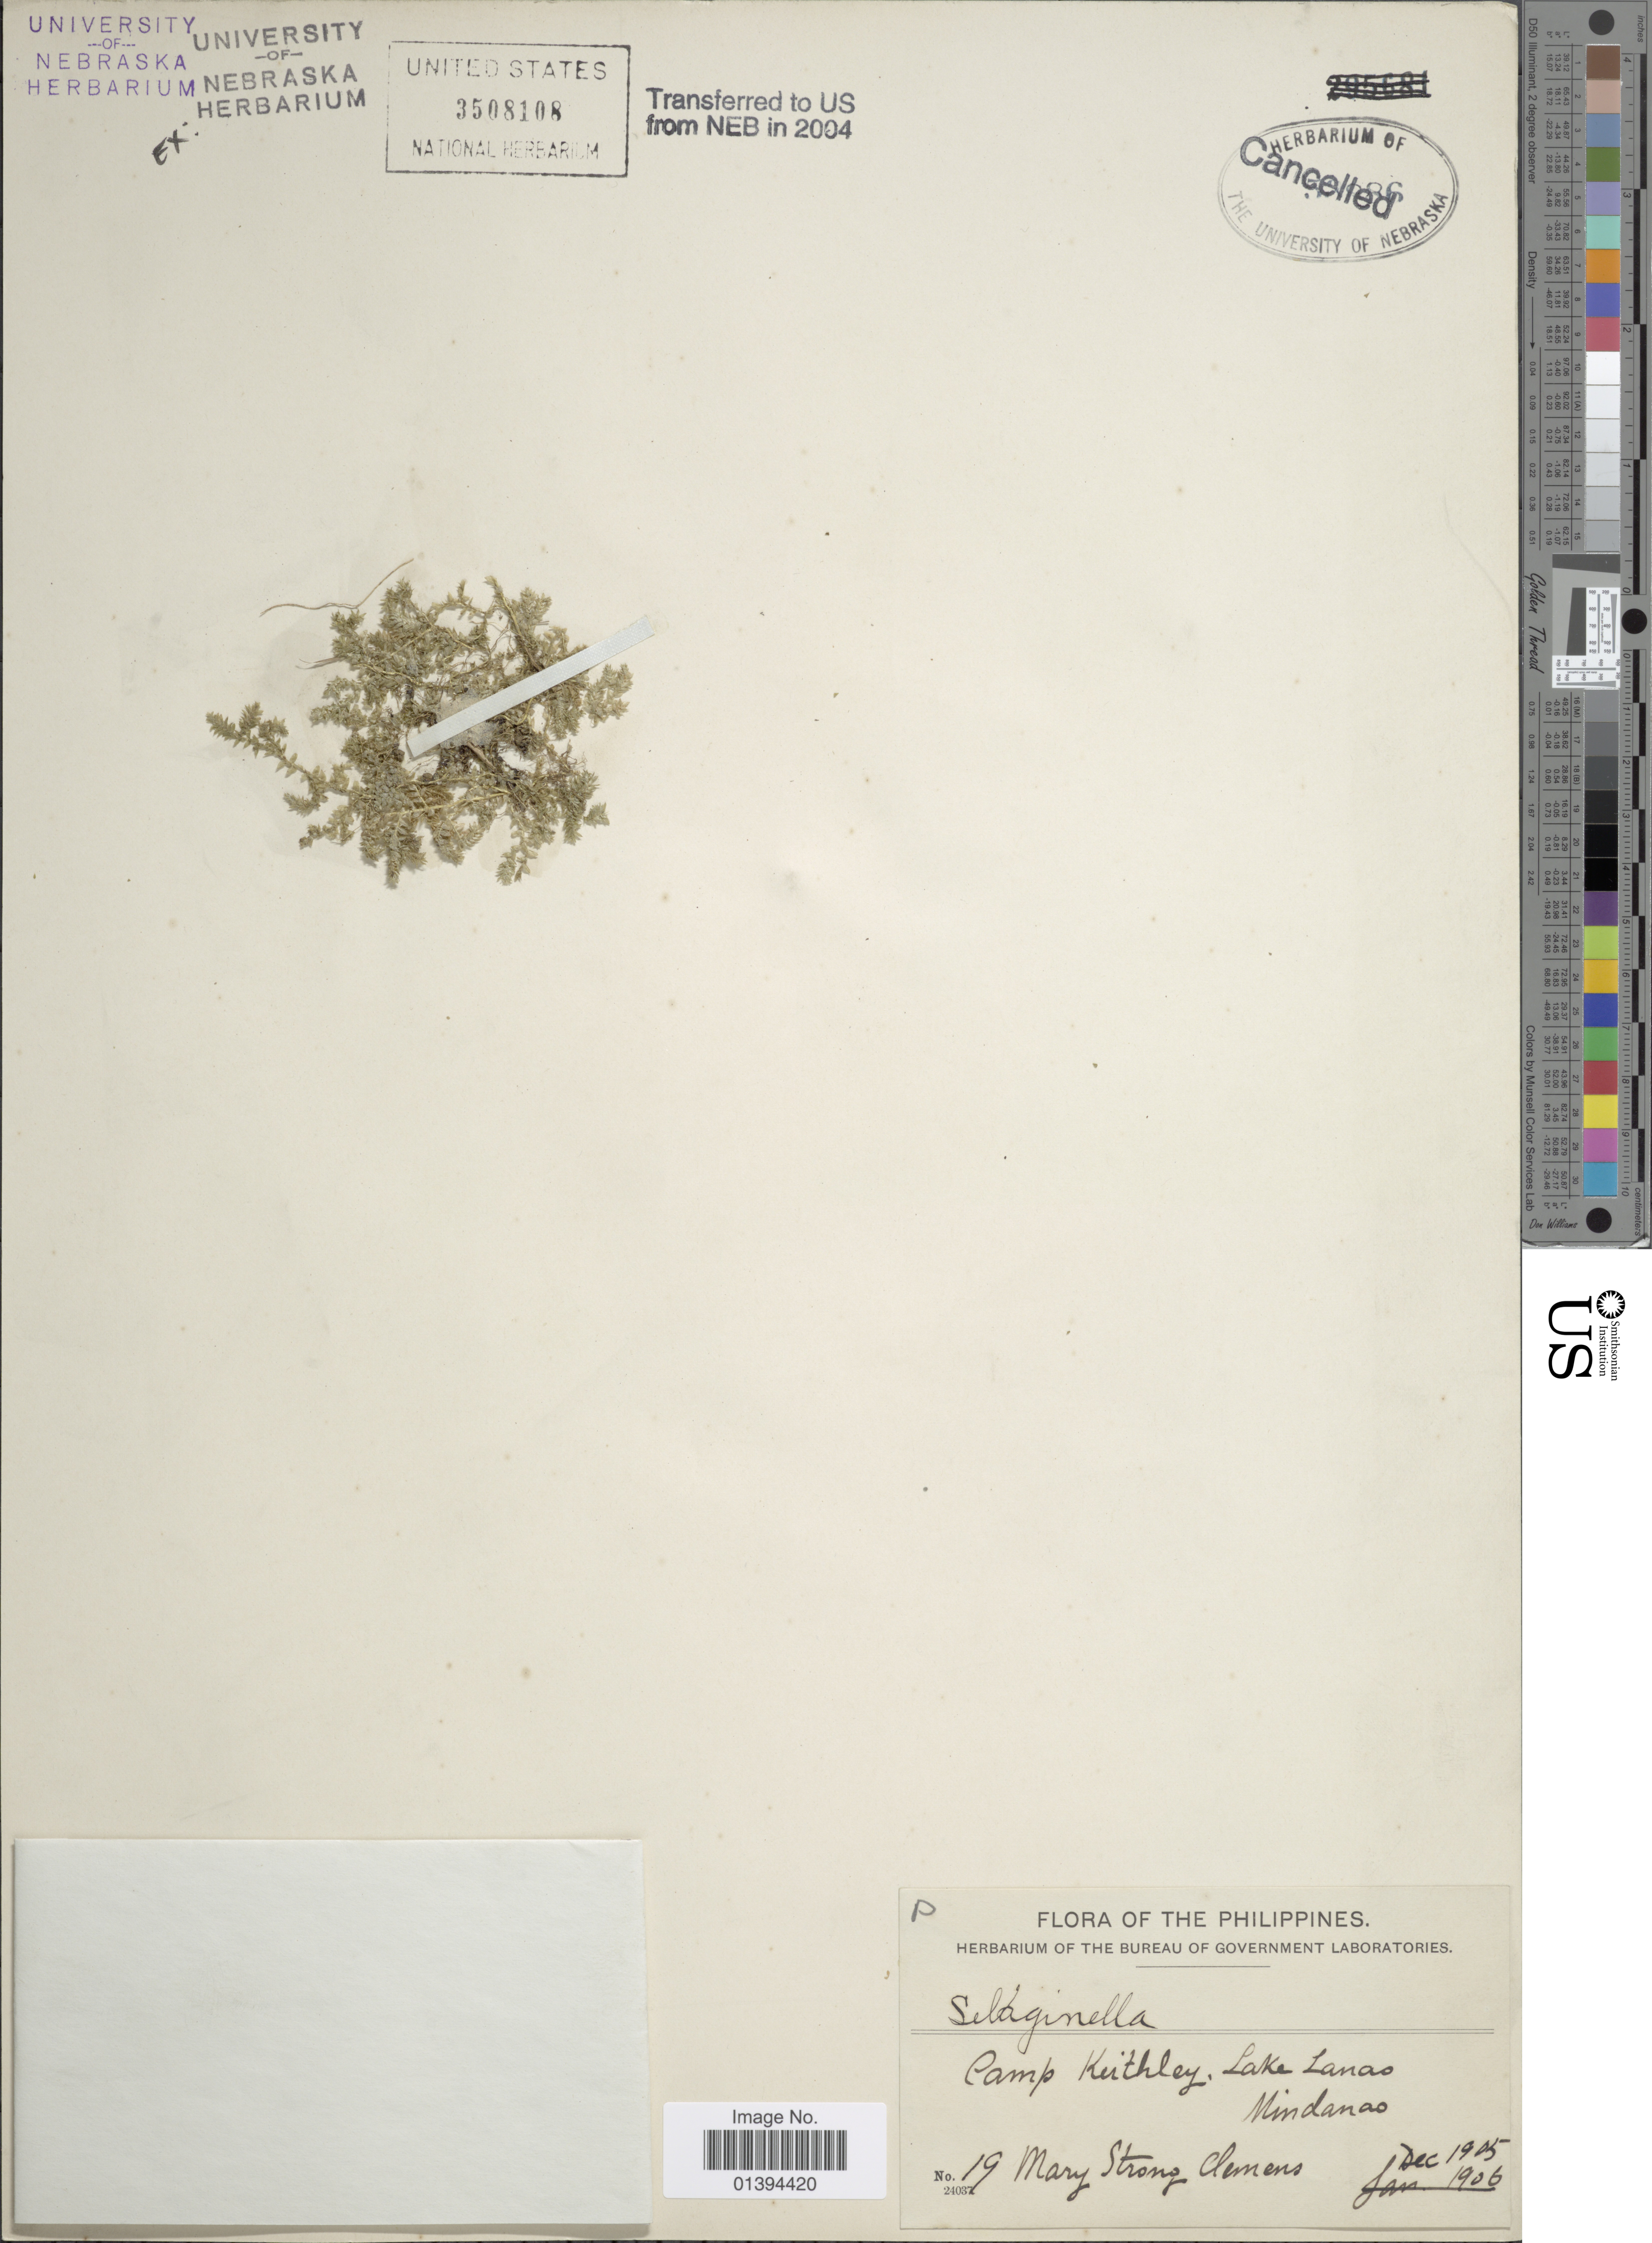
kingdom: Plantae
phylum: Tracheophyta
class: Lycopodiopsida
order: Selaginellales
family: Selaginellaceae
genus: Selaginella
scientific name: Selaginella sp.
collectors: M. S. Clemens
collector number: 19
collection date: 1905-12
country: Philippines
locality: Camp Keithley, Lake Lanao, Mindanao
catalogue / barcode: US 3508108